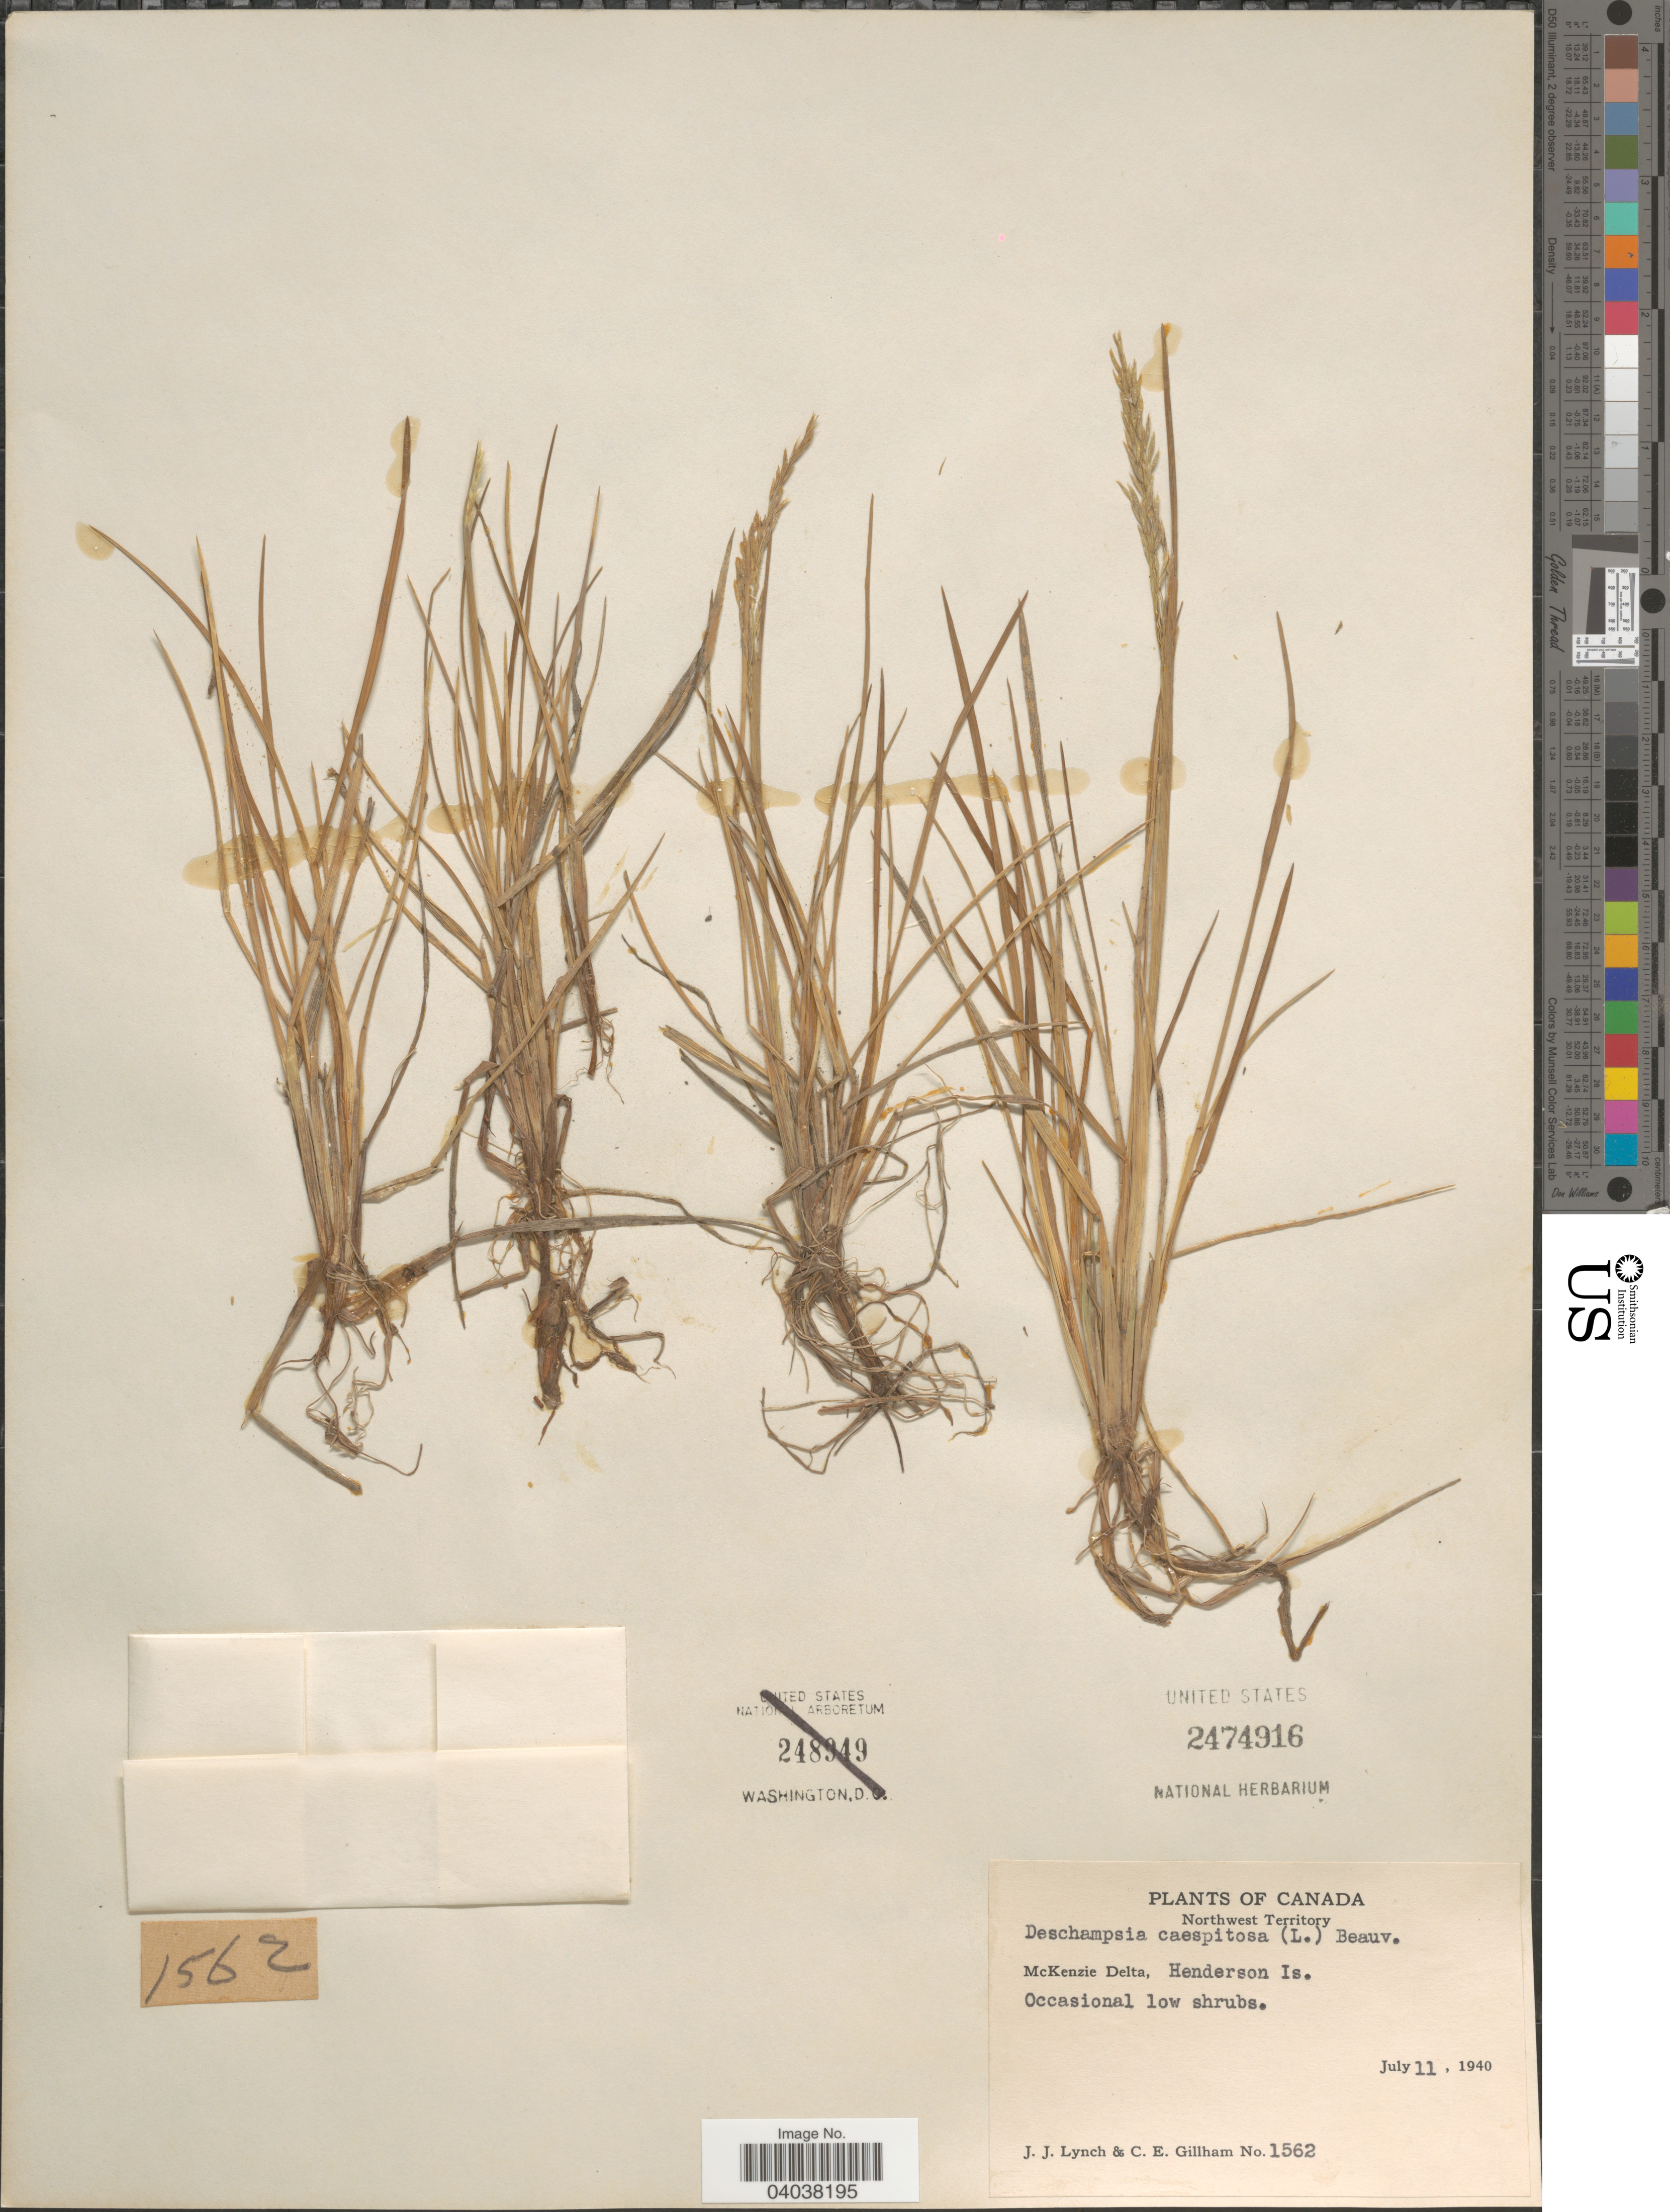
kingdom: Plantae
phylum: Tracheophyta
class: Liliopsida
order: Poales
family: Poaceae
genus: Deschampsia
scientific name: Deschampsia cespitosa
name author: (L.) P. Beauv.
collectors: J. Lynch & C. Gillham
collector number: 1562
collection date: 1940-07-11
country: Canada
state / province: Northwest Territories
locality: Northwest Territory. McKenzie Delta, Henderson Is.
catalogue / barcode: US 2474916